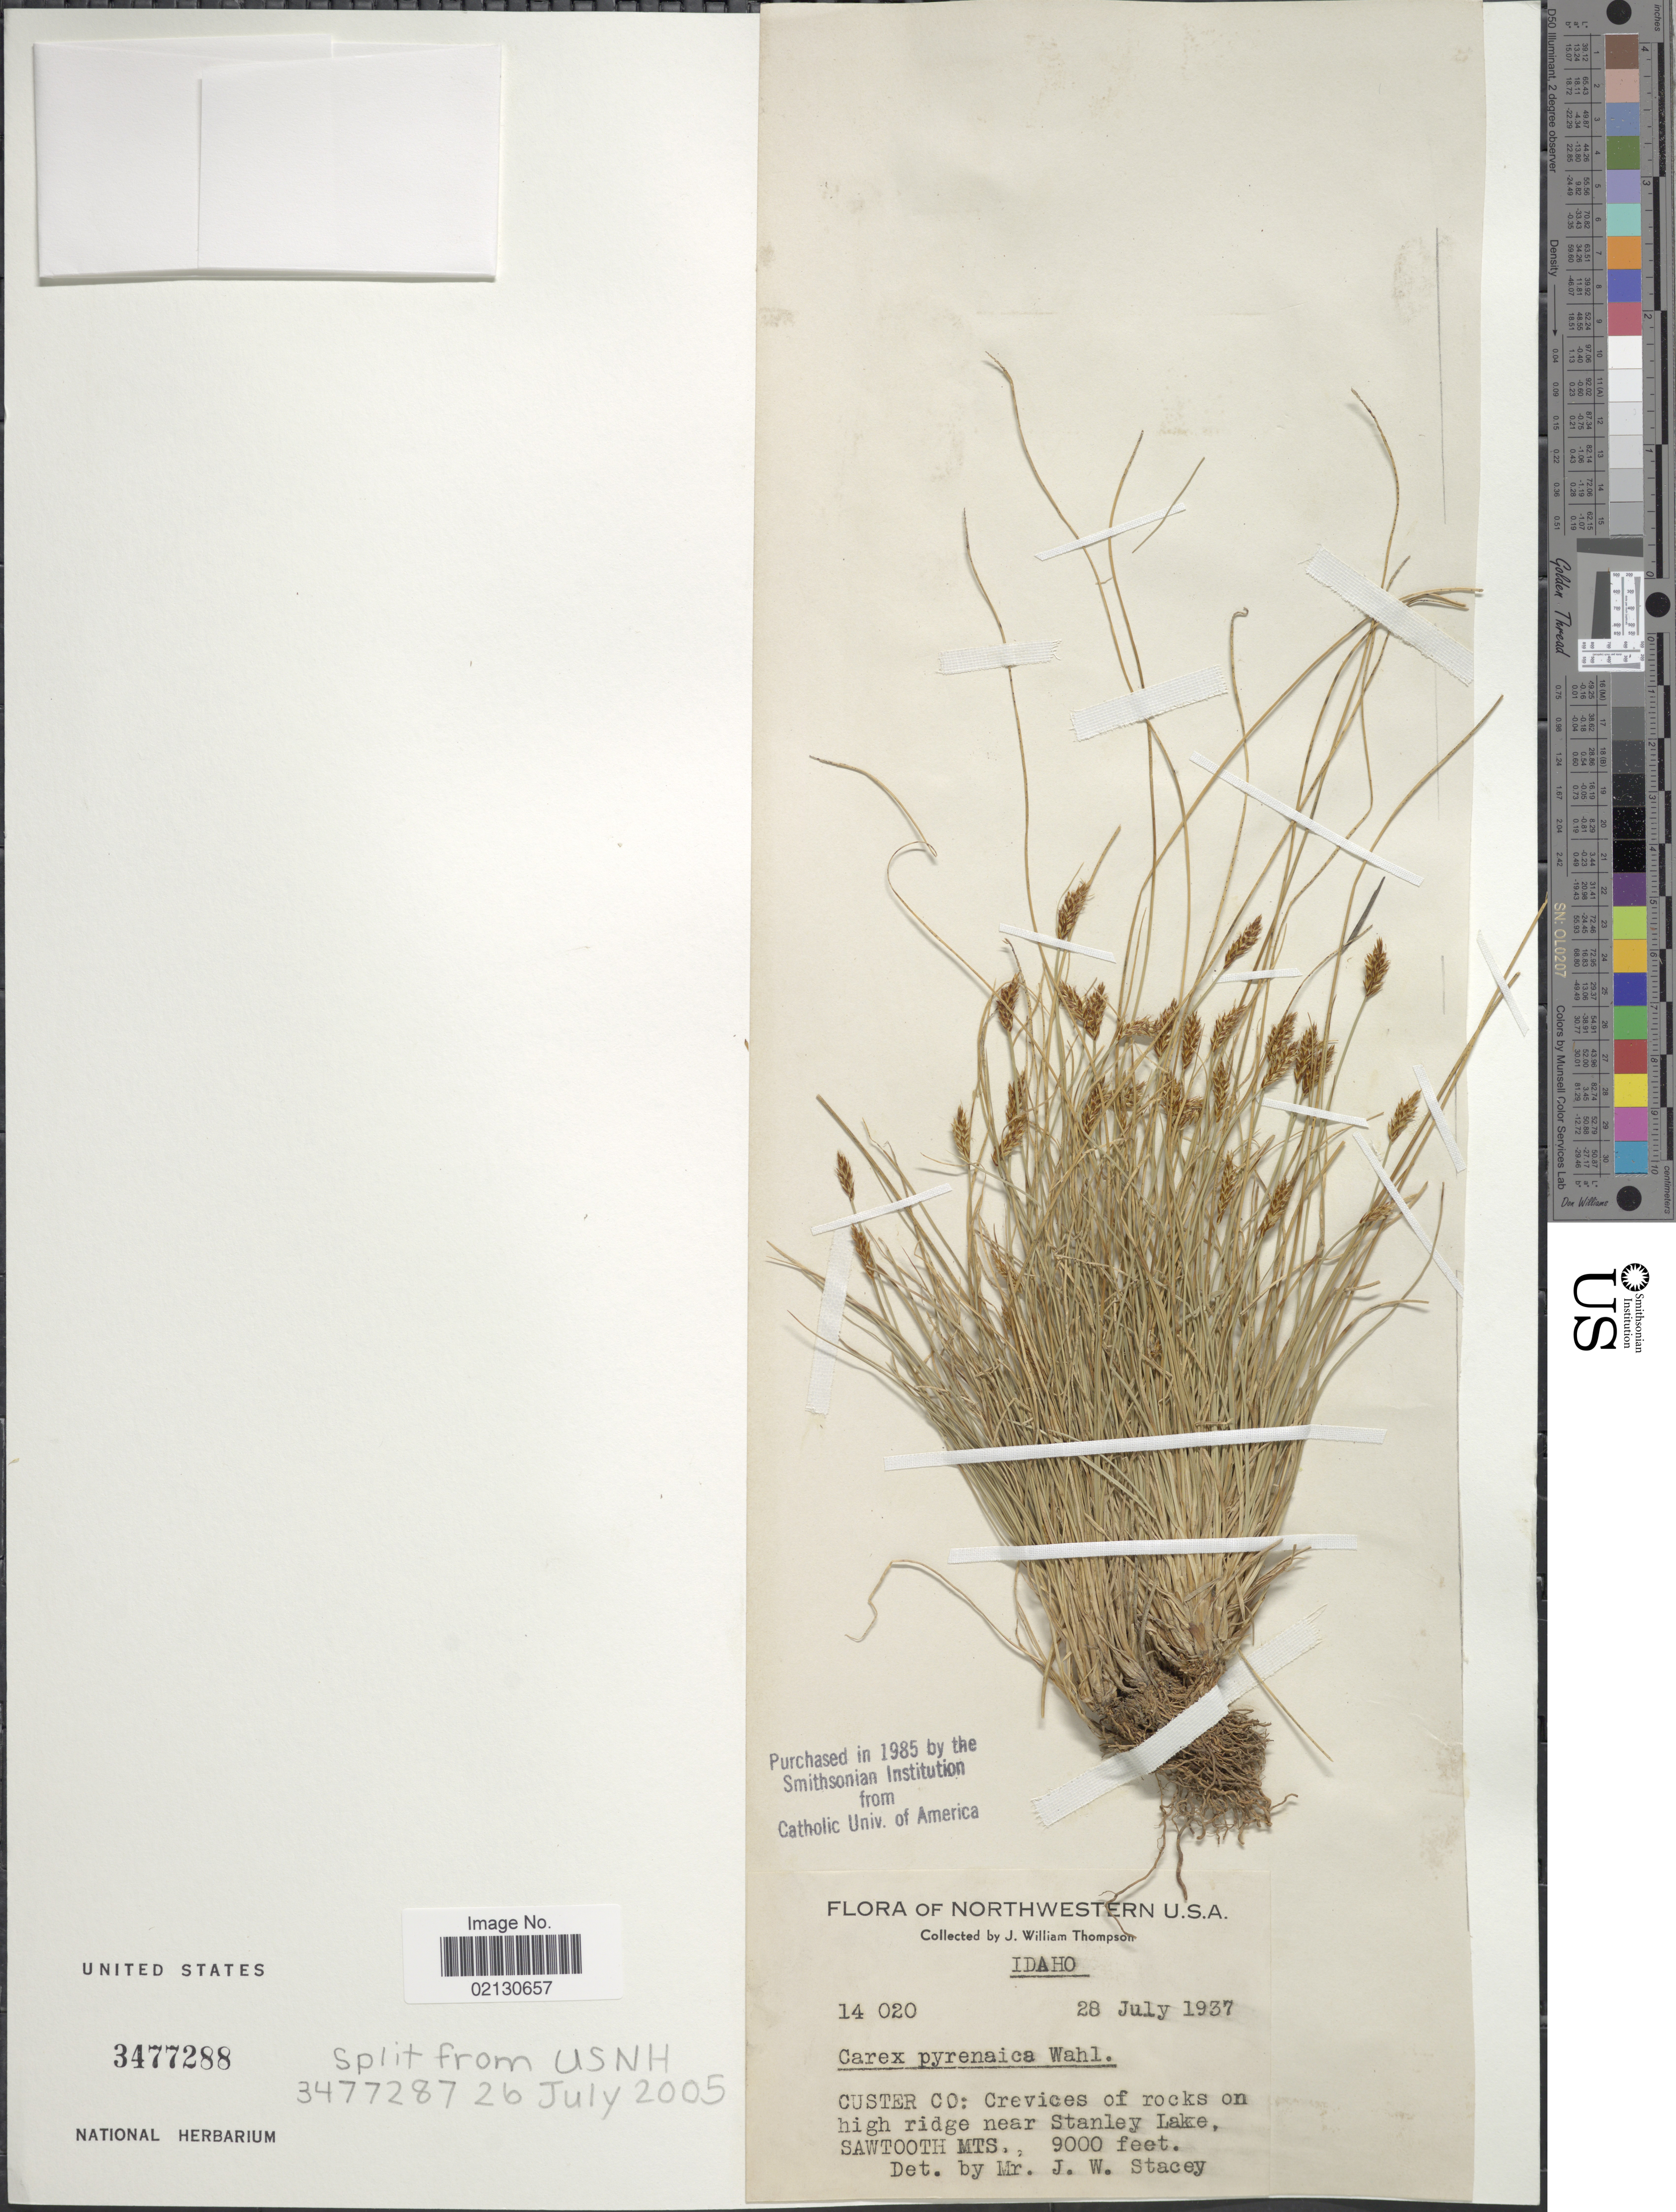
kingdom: Plantae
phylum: Tracheophyta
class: Liliopsida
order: Poales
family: Cyperaceae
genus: Carex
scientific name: Carex micropoda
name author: C.A. Mey.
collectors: J. W. Thompson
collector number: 14020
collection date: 1937-07-28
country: United States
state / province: Idaho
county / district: Custer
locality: near Stanley Lake, Sawtooth Mts.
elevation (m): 2743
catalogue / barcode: US 3477288